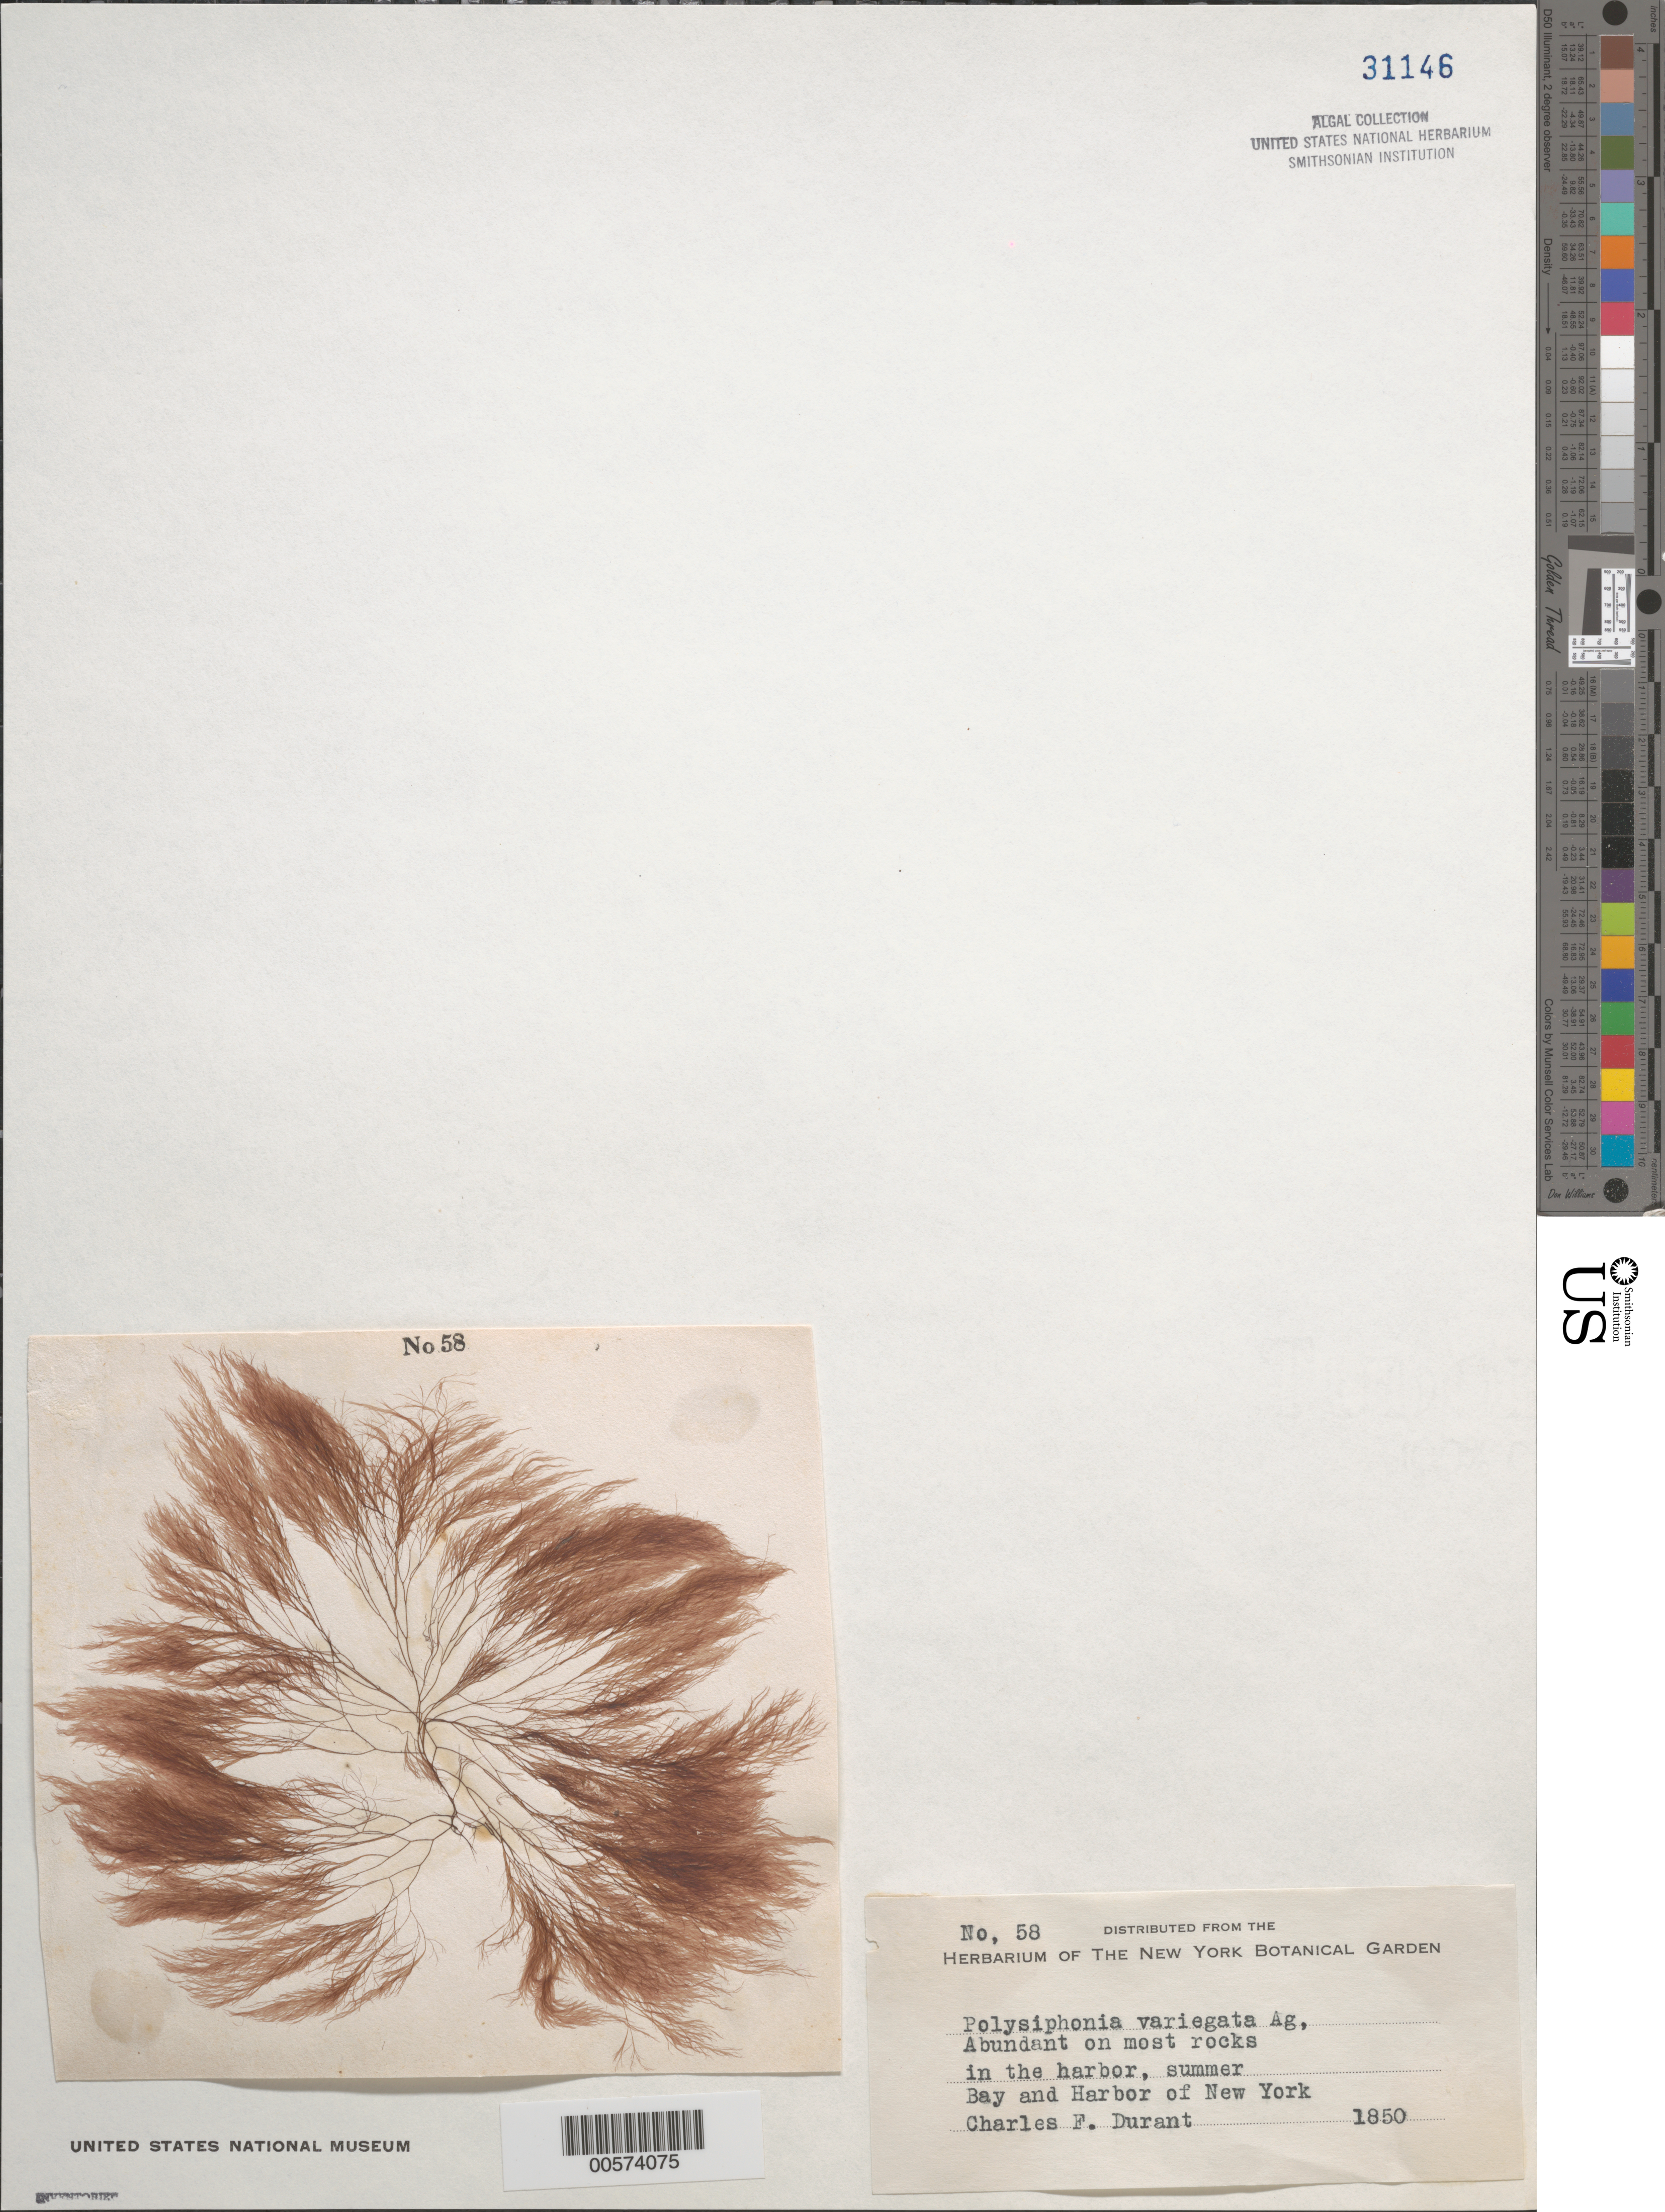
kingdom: Plantae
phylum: Rhodophyta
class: Florideophyceae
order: Ceramiales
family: Rhodomelaceae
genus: Carradoriella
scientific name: Carradoriella denudata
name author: (Dillwyn) Savoie & G.W. Saunders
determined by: Algae name updating Project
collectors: C. Durant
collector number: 58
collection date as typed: Sum 1850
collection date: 1850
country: United States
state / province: New York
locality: New York Harbor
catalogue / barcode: US 31146